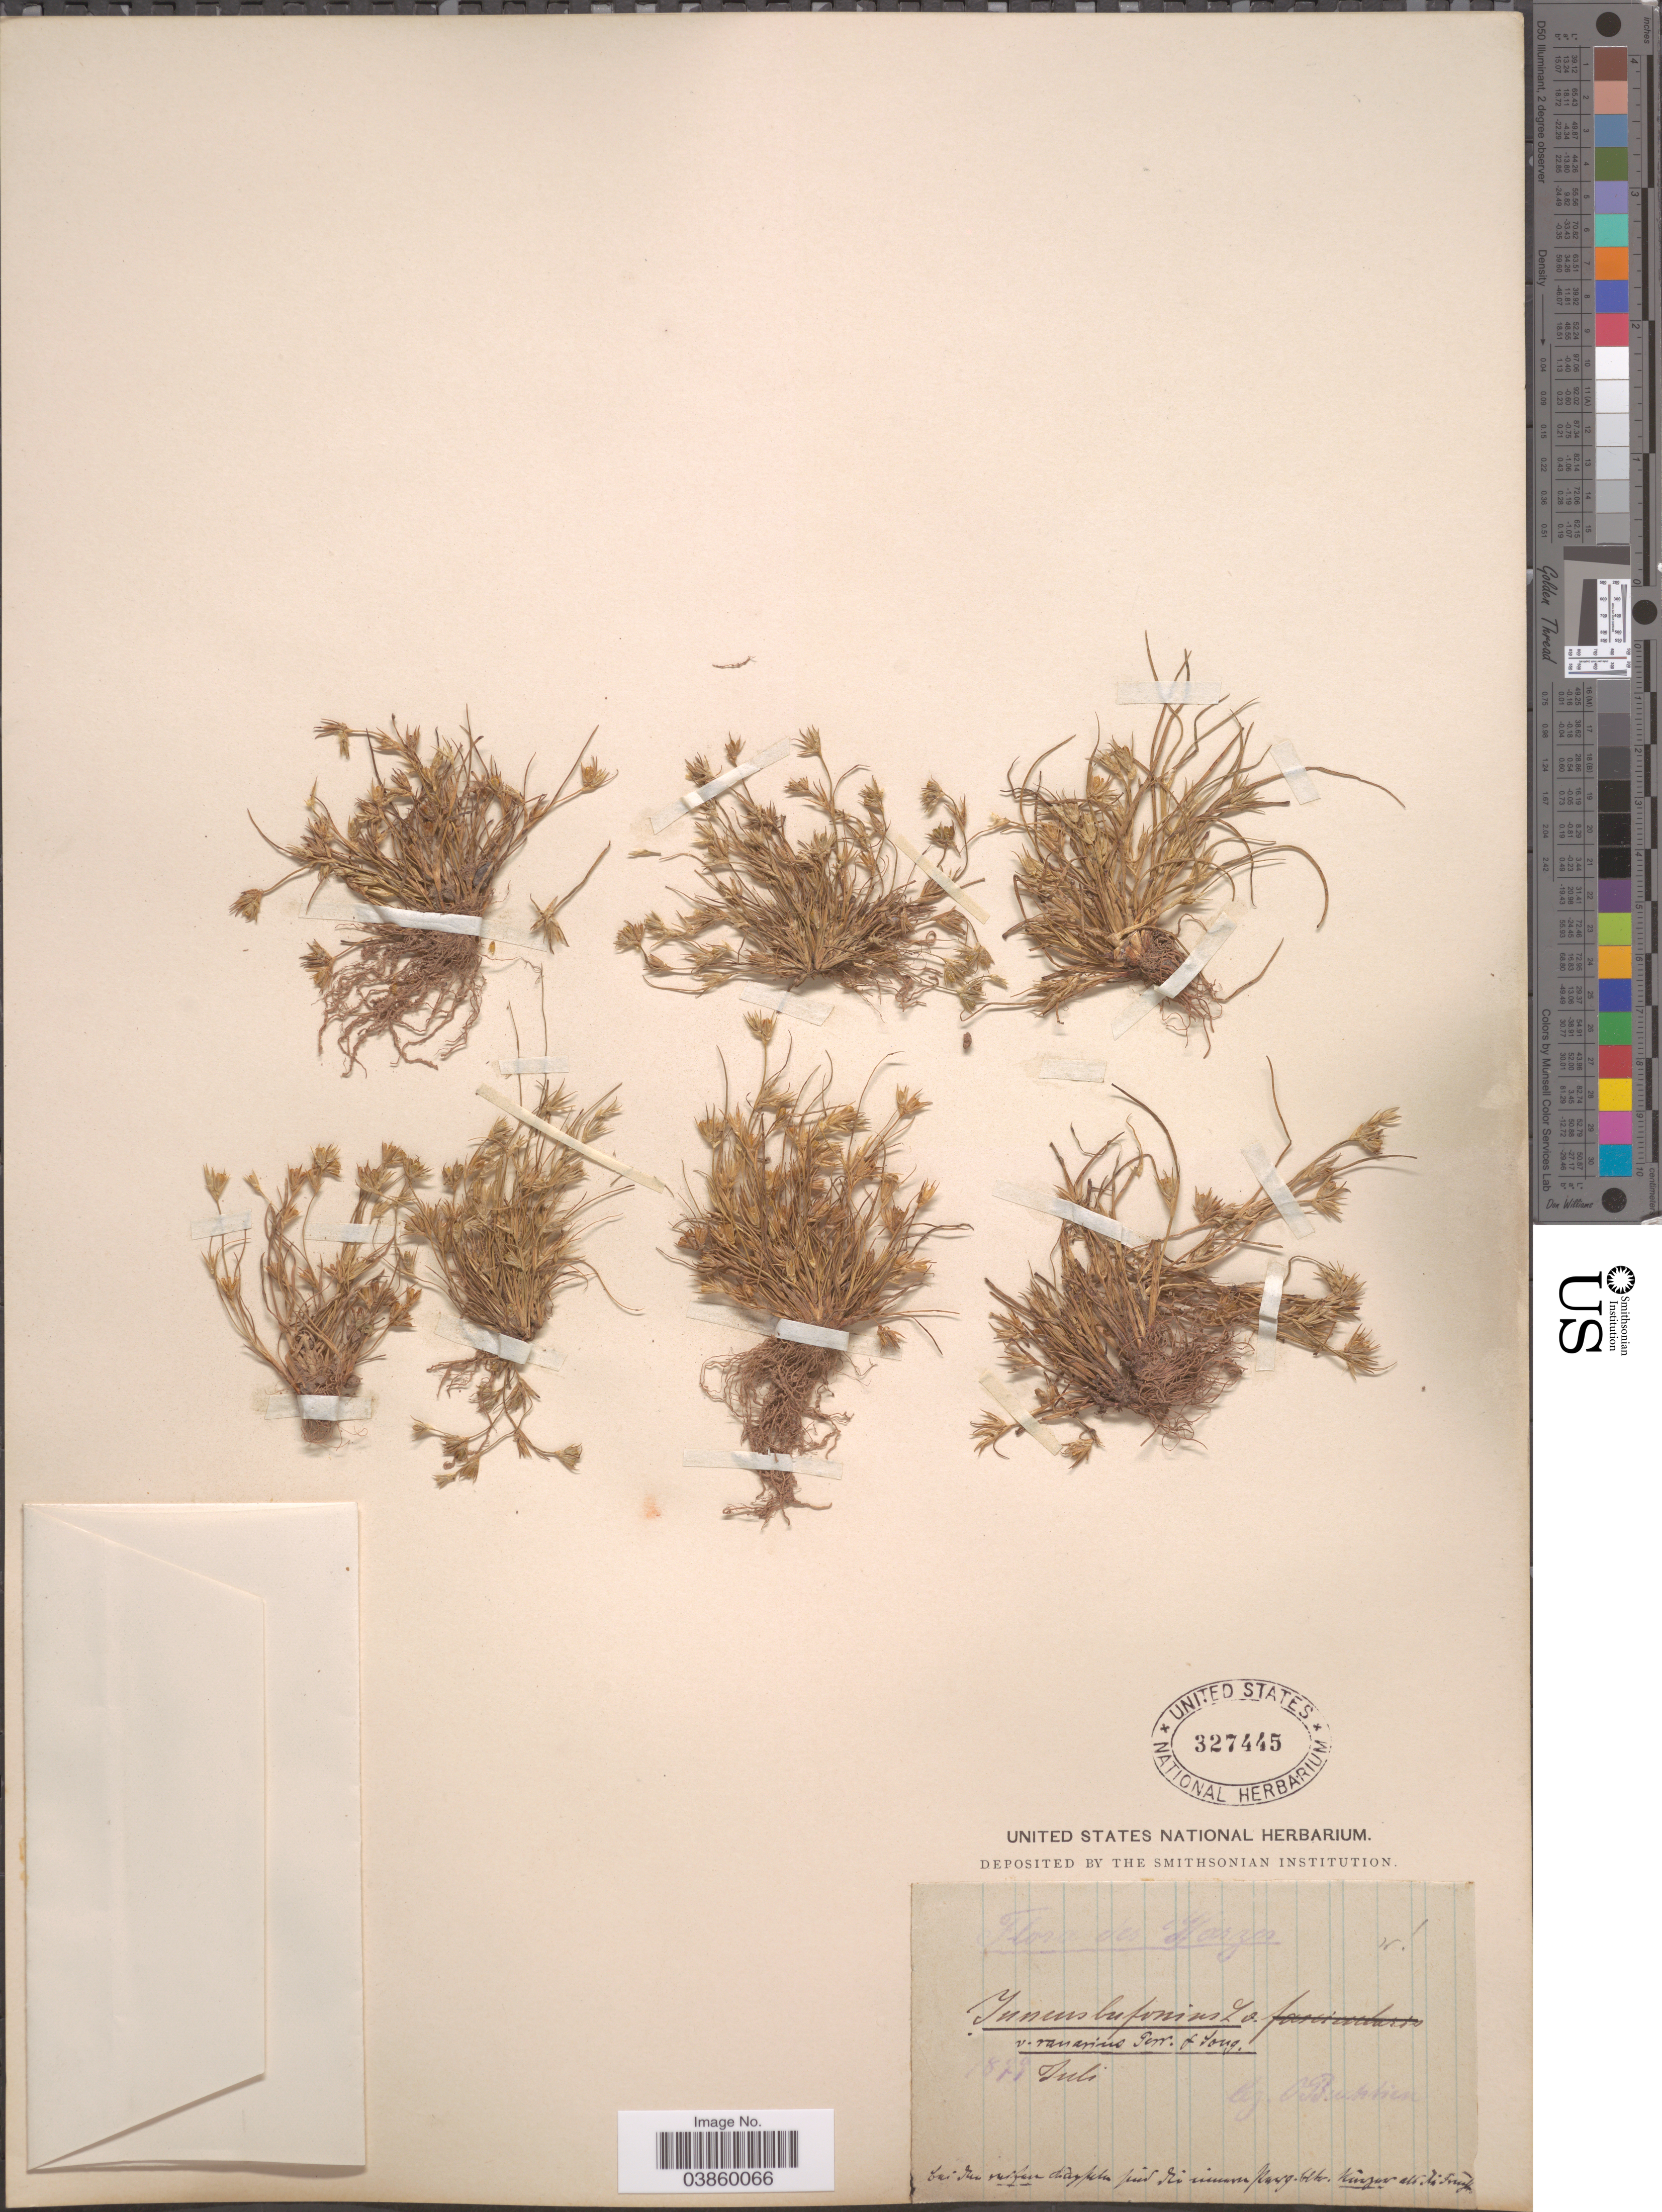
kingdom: Plantae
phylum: Tracheophyta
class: Liliopsida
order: Poales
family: Juncaceae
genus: Juncus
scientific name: Juncus bufonius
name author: L.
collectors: O. Buchtien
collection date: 1879-07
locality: Harzer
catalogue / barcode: US 327445